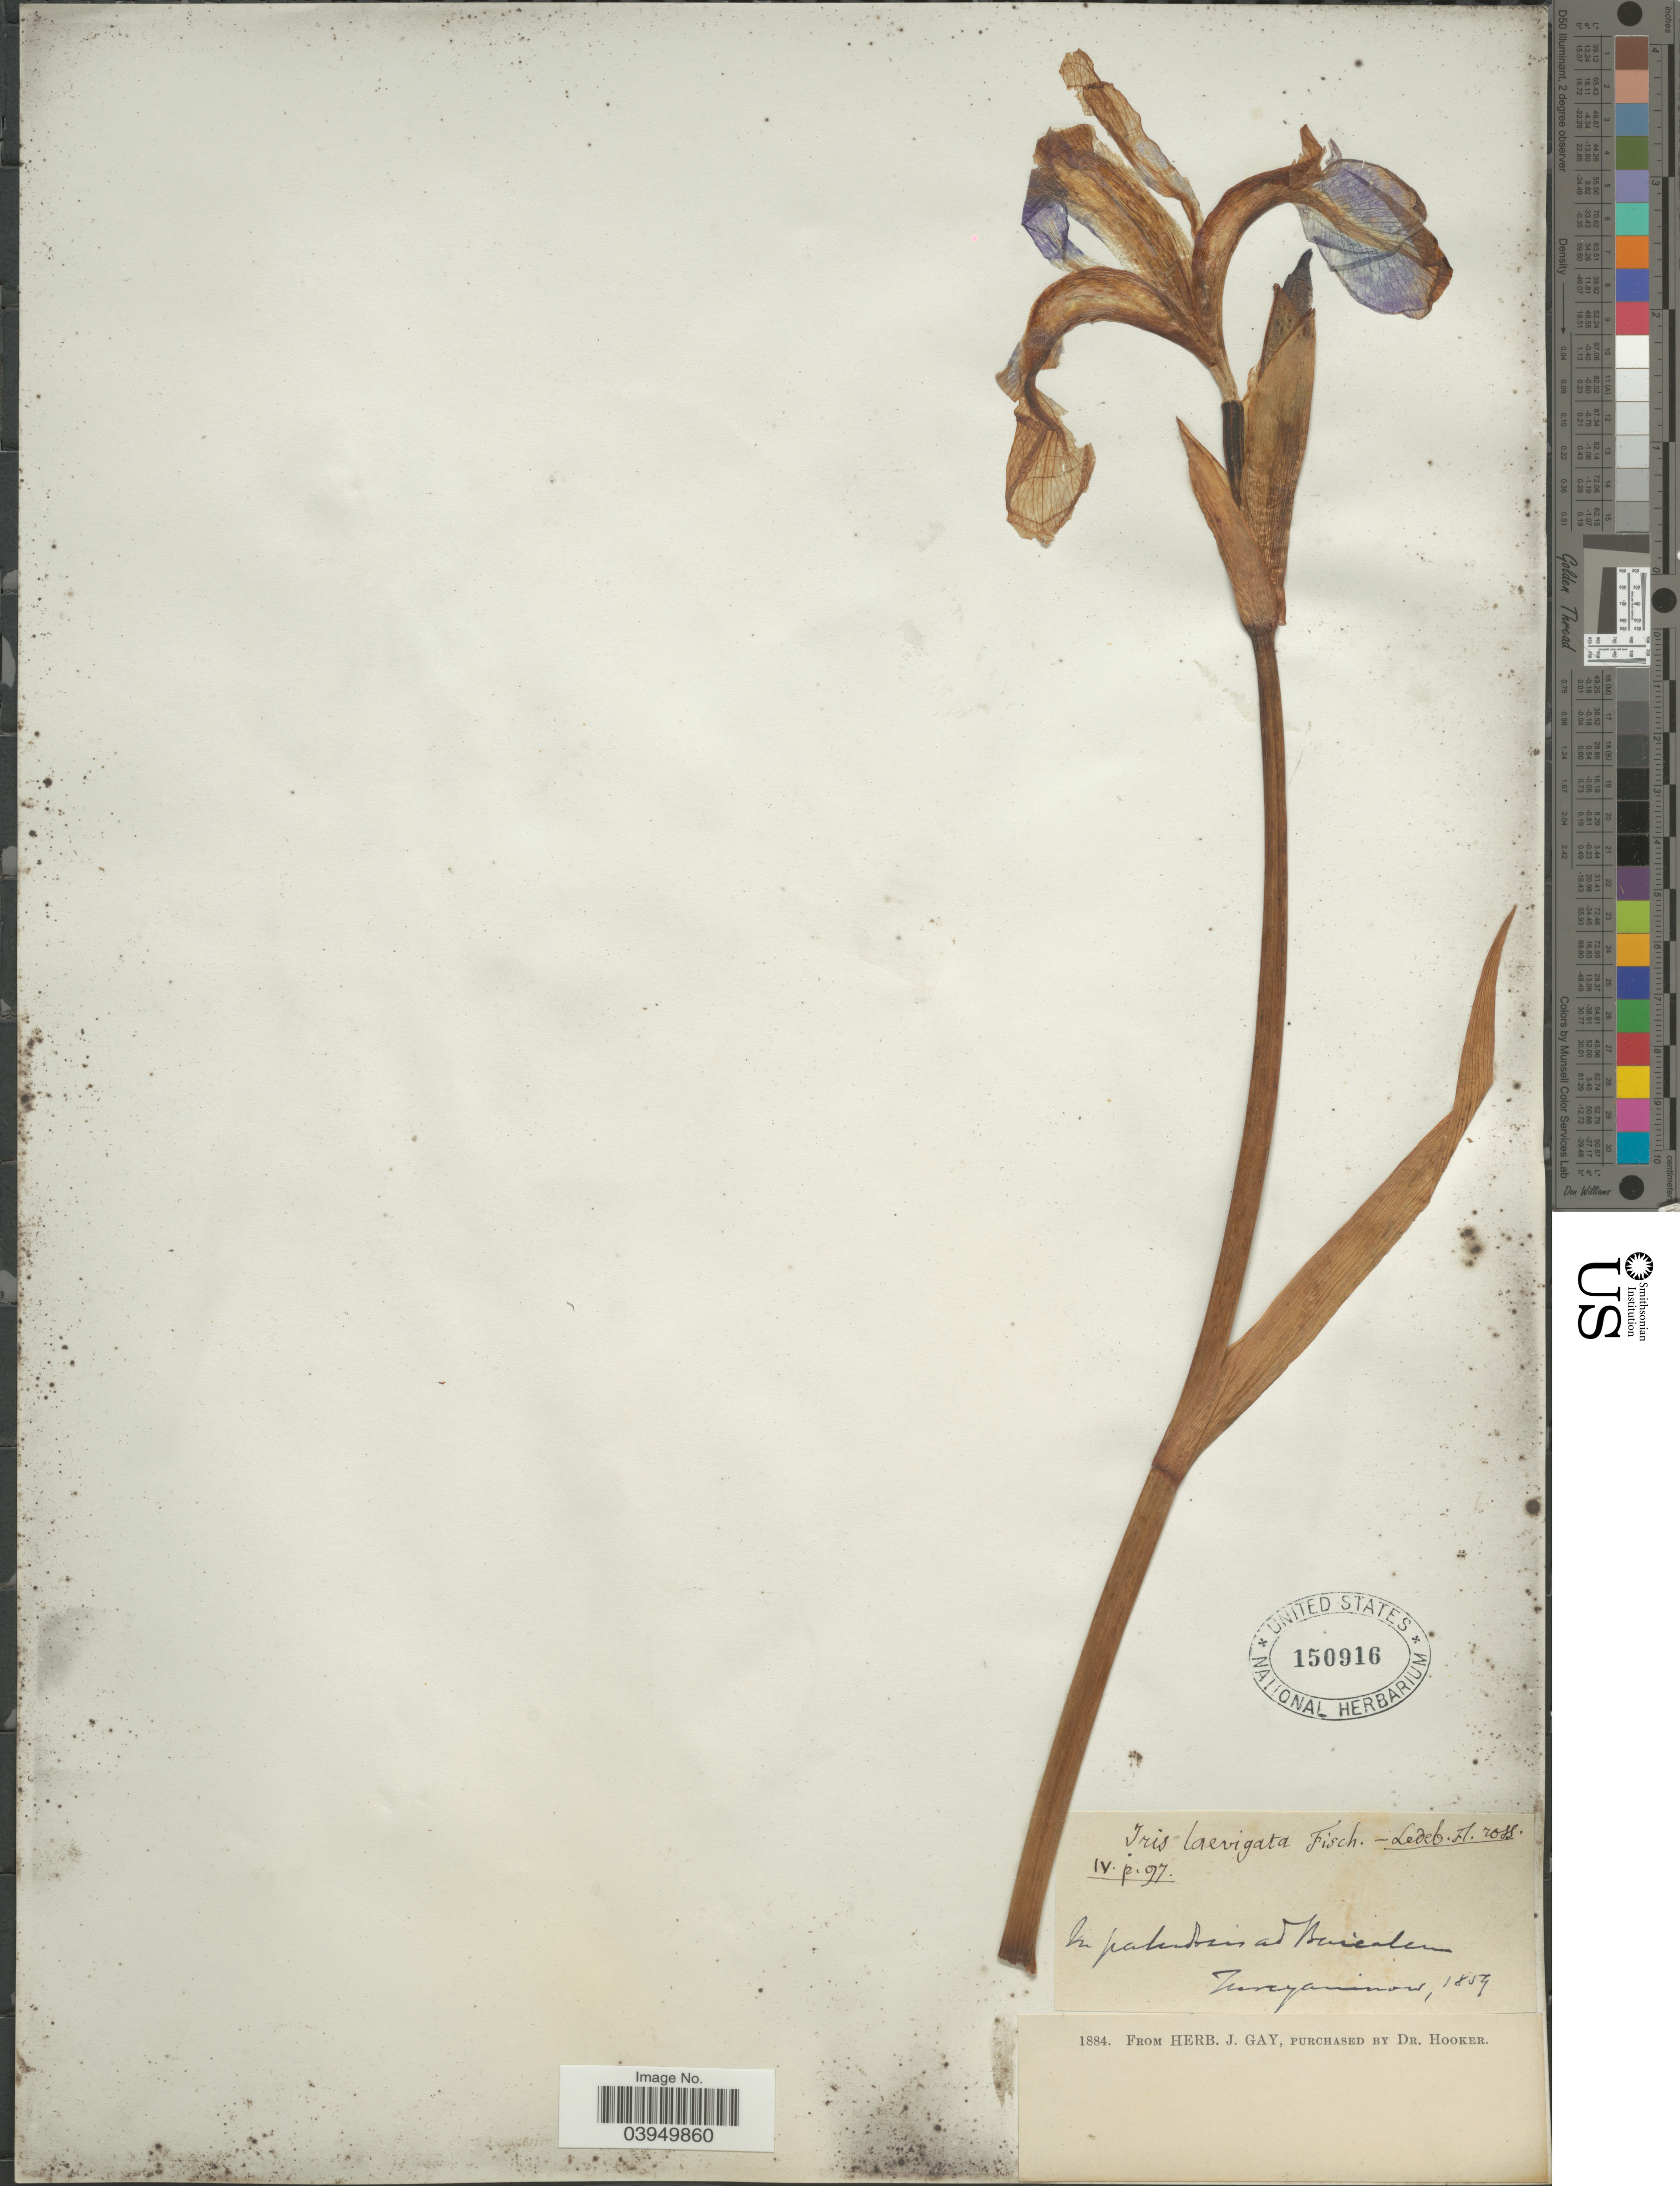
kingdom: Plantae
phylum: Tracheophyta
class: Liliopsida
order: Asparagales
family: Iridaceae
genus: Iris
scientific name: Iris laevigata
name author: Fisch.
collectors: ex herb. J. Gay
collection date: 1859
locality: In paludosis ad Baichden. Tuncyamnow. [interpreted]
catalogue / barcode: US 150916